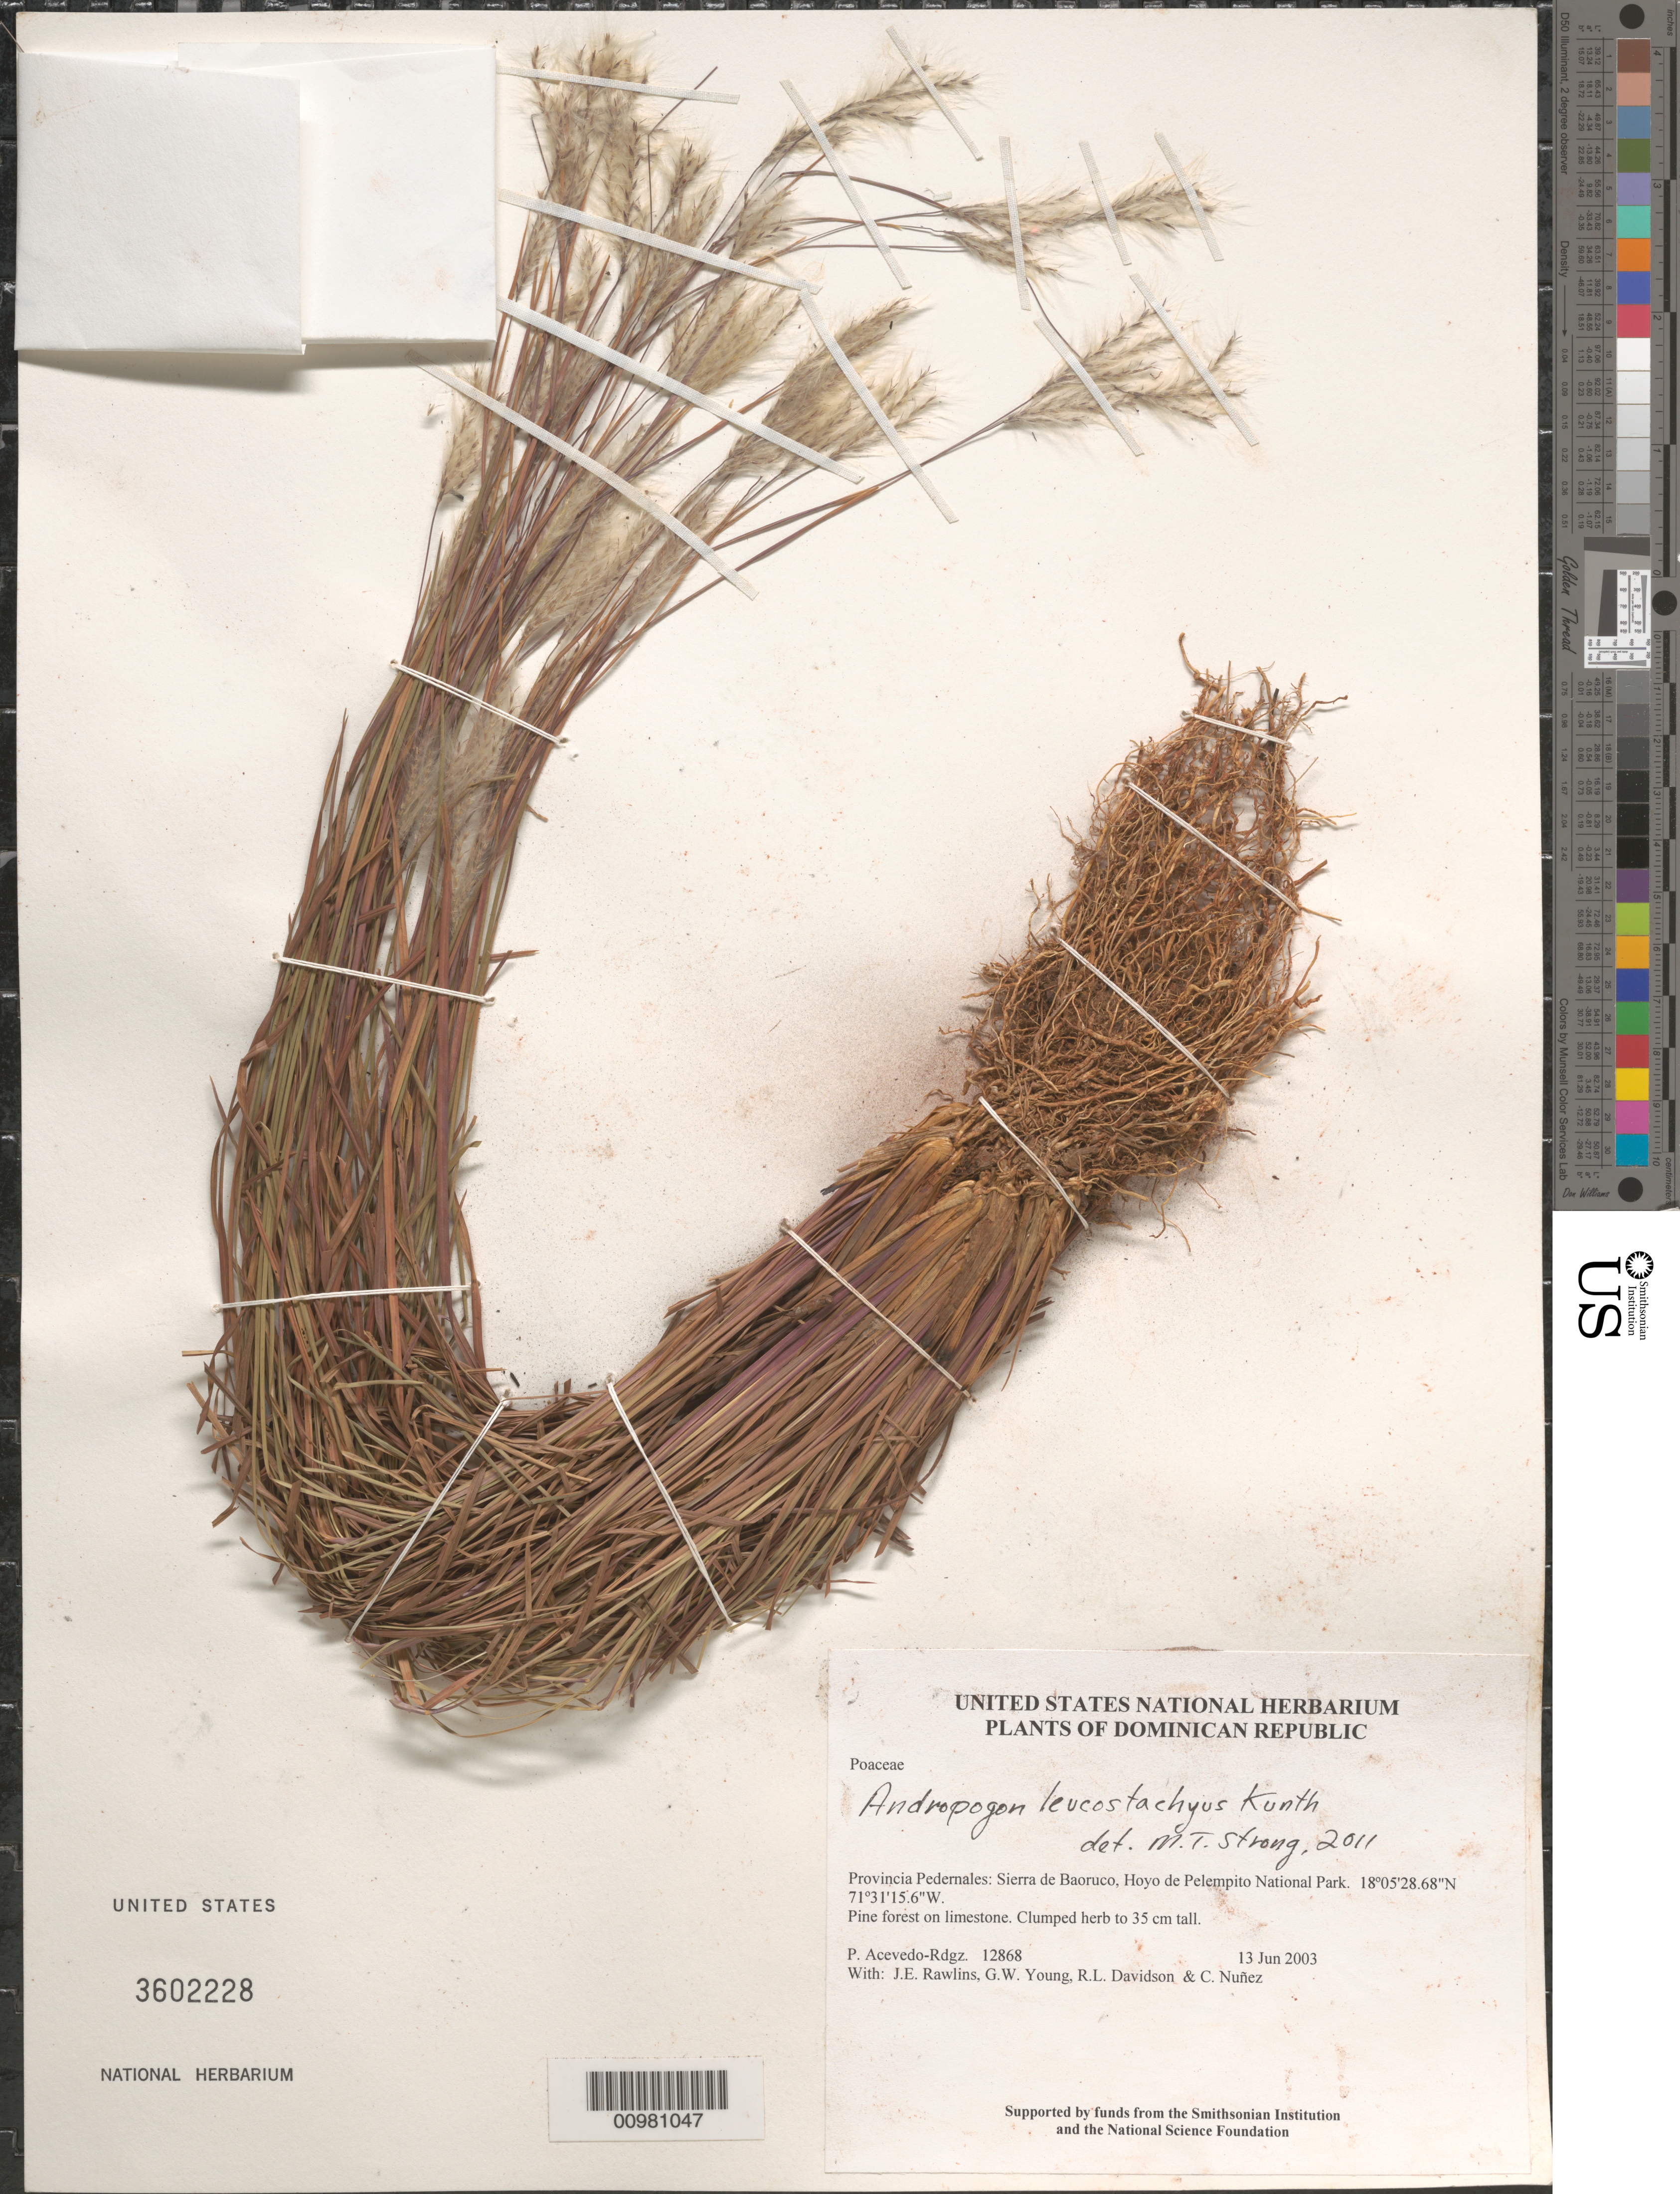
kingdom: Plantae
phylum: Tracheophyta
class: Liliopsida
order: Poales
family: Poaceae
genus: Andropogon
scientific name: Andropogon leucostachyus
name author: Kunth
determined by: Strong, M. T., (US), Smithsonian Institution - National Museum of Natural History (UNITED STATES)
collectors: P. Acevedo-Rodr., J. Rawlins, G. Young, R. Davidson & C. Nunez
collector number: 12868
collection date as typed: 13 Jun 2003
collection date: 2003-06-13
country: Dominican Republic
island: Hispaniola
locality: Provincia Pedernales: Sierra de Baoruco, Hoyo de Pelempito National Park.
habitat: Pine forest on limestone.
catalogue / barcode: US 3602228